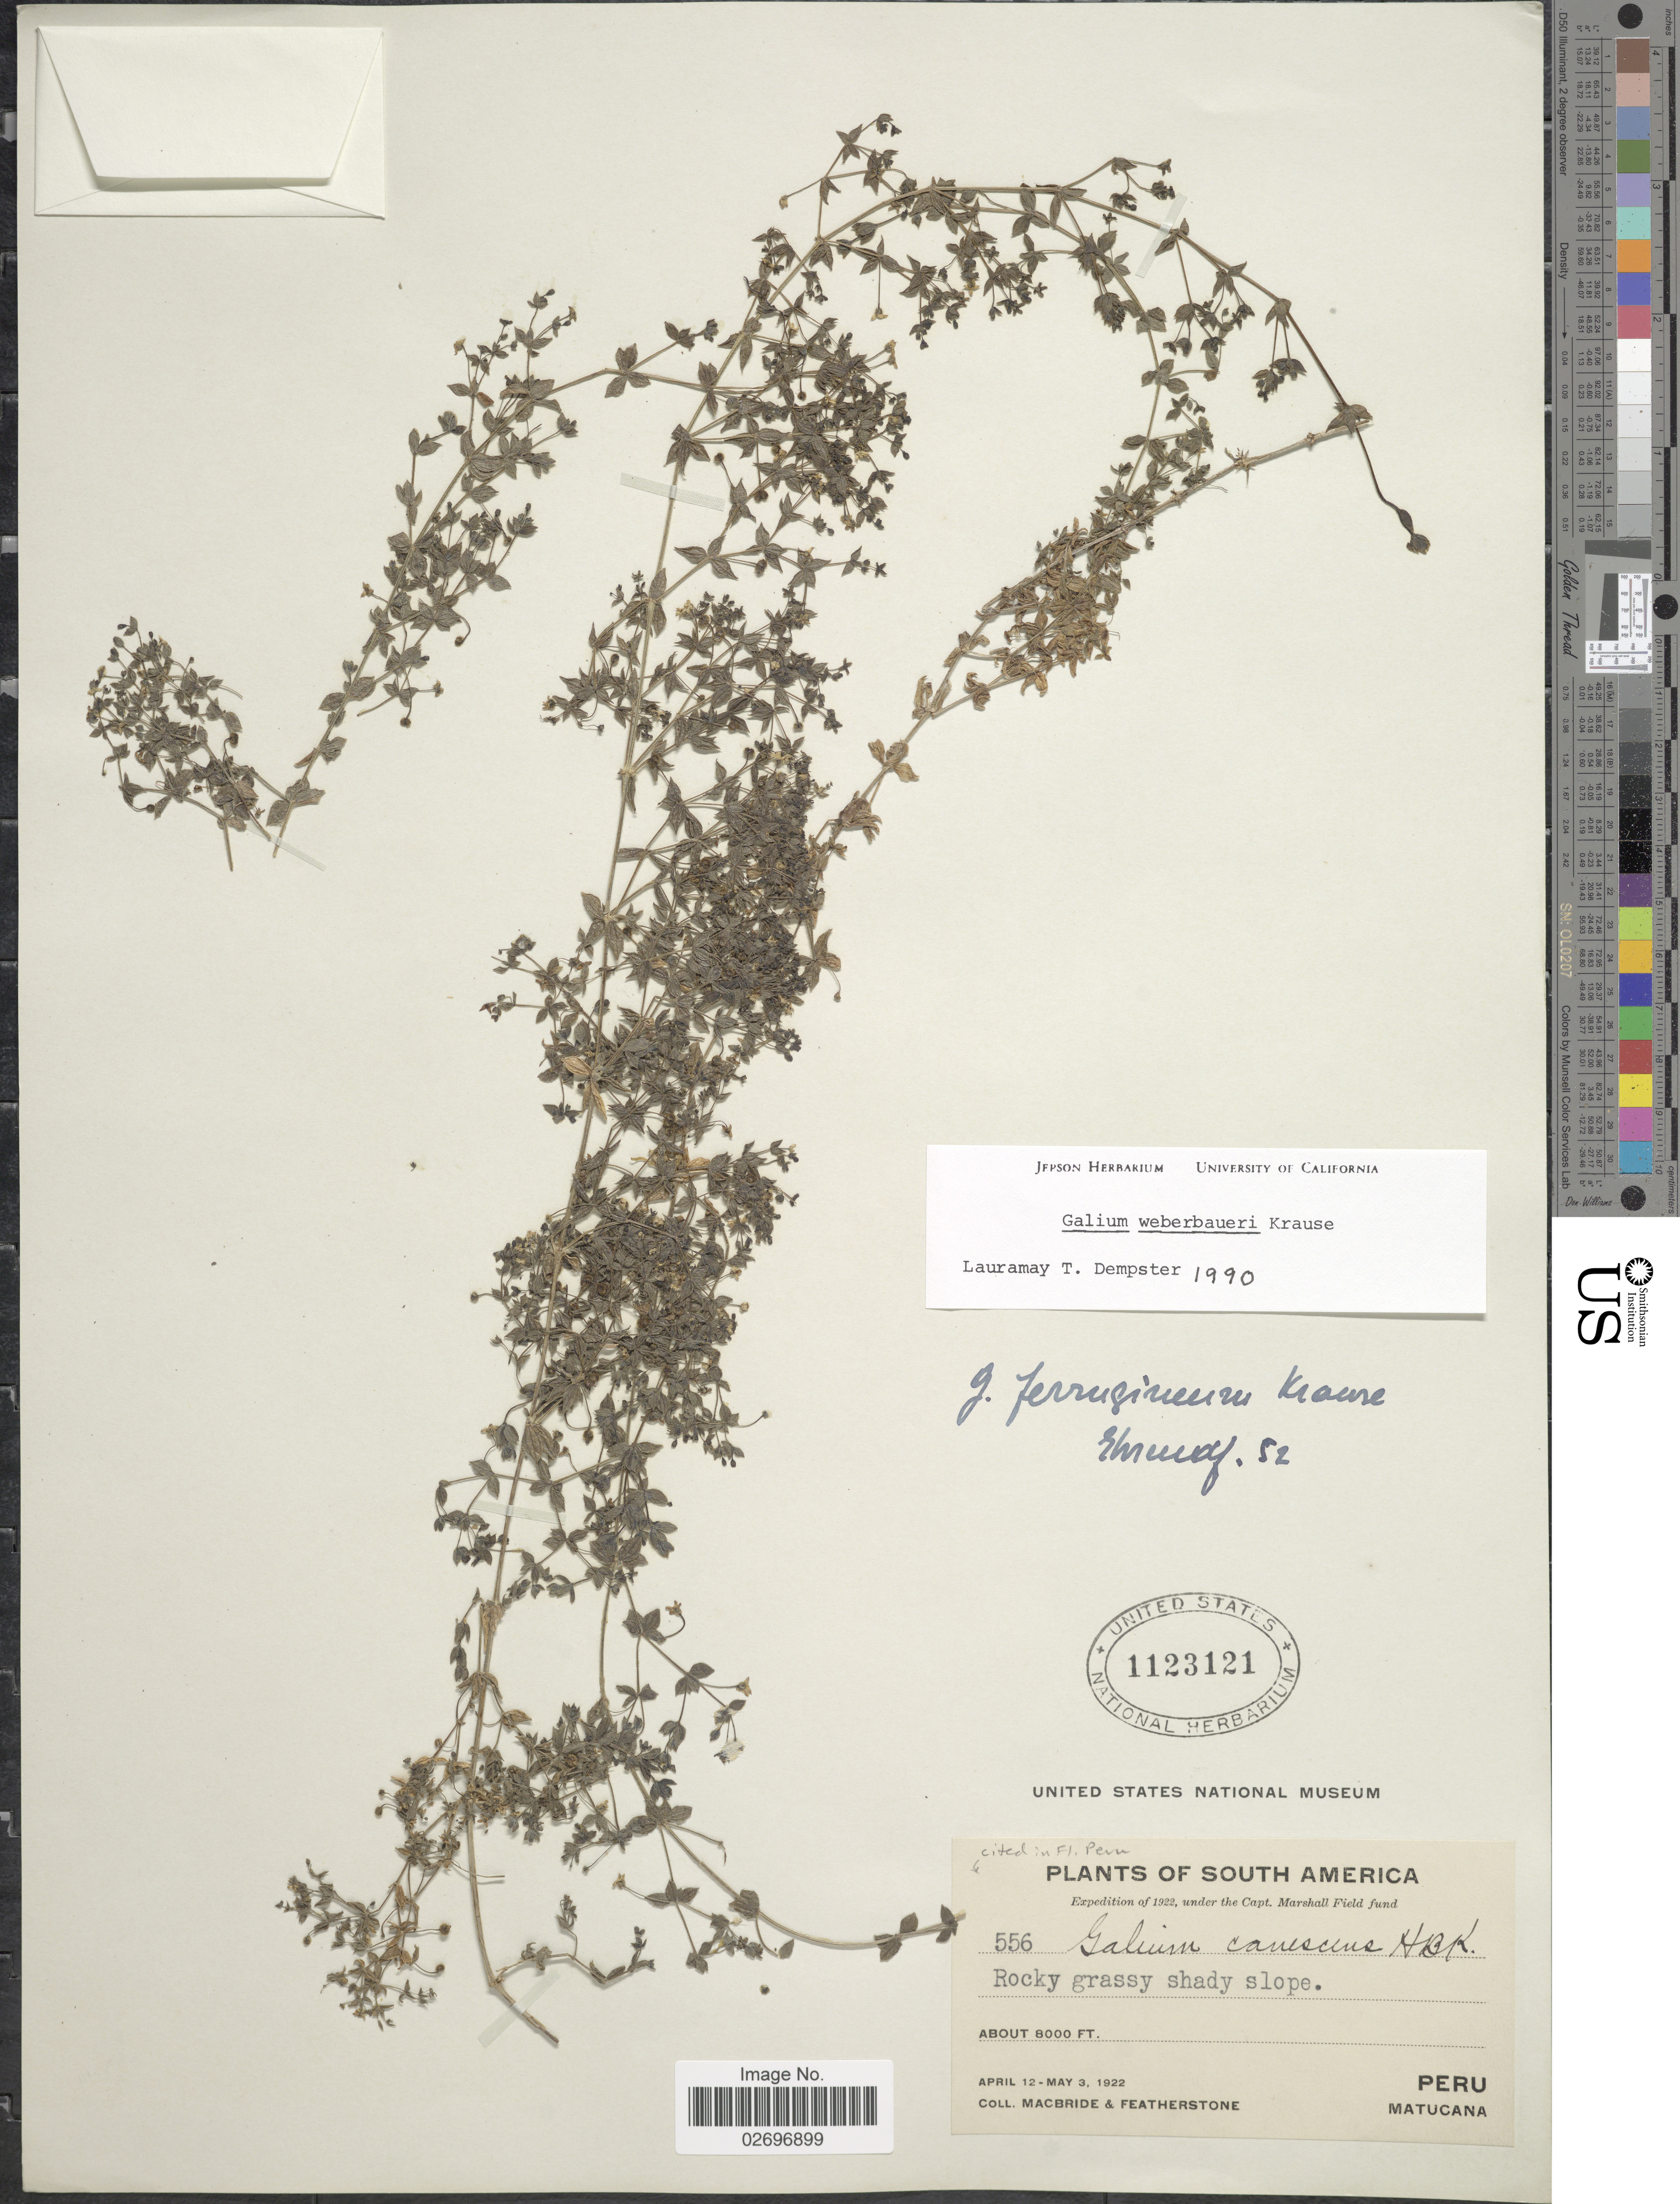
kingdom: Plantae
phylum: Tracheophyta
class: Magnoliopsida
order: Gentianales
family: Rubiaceae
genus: Galium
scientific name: Galium weberbaueri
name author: K. Krause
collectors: Macbride, -- & -. Featherstone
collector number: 556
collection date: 1922-04-12/1922-05-03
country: Peru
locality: Matucana, rocky grassy shady slope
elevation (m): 2438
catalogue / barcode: US 1123121